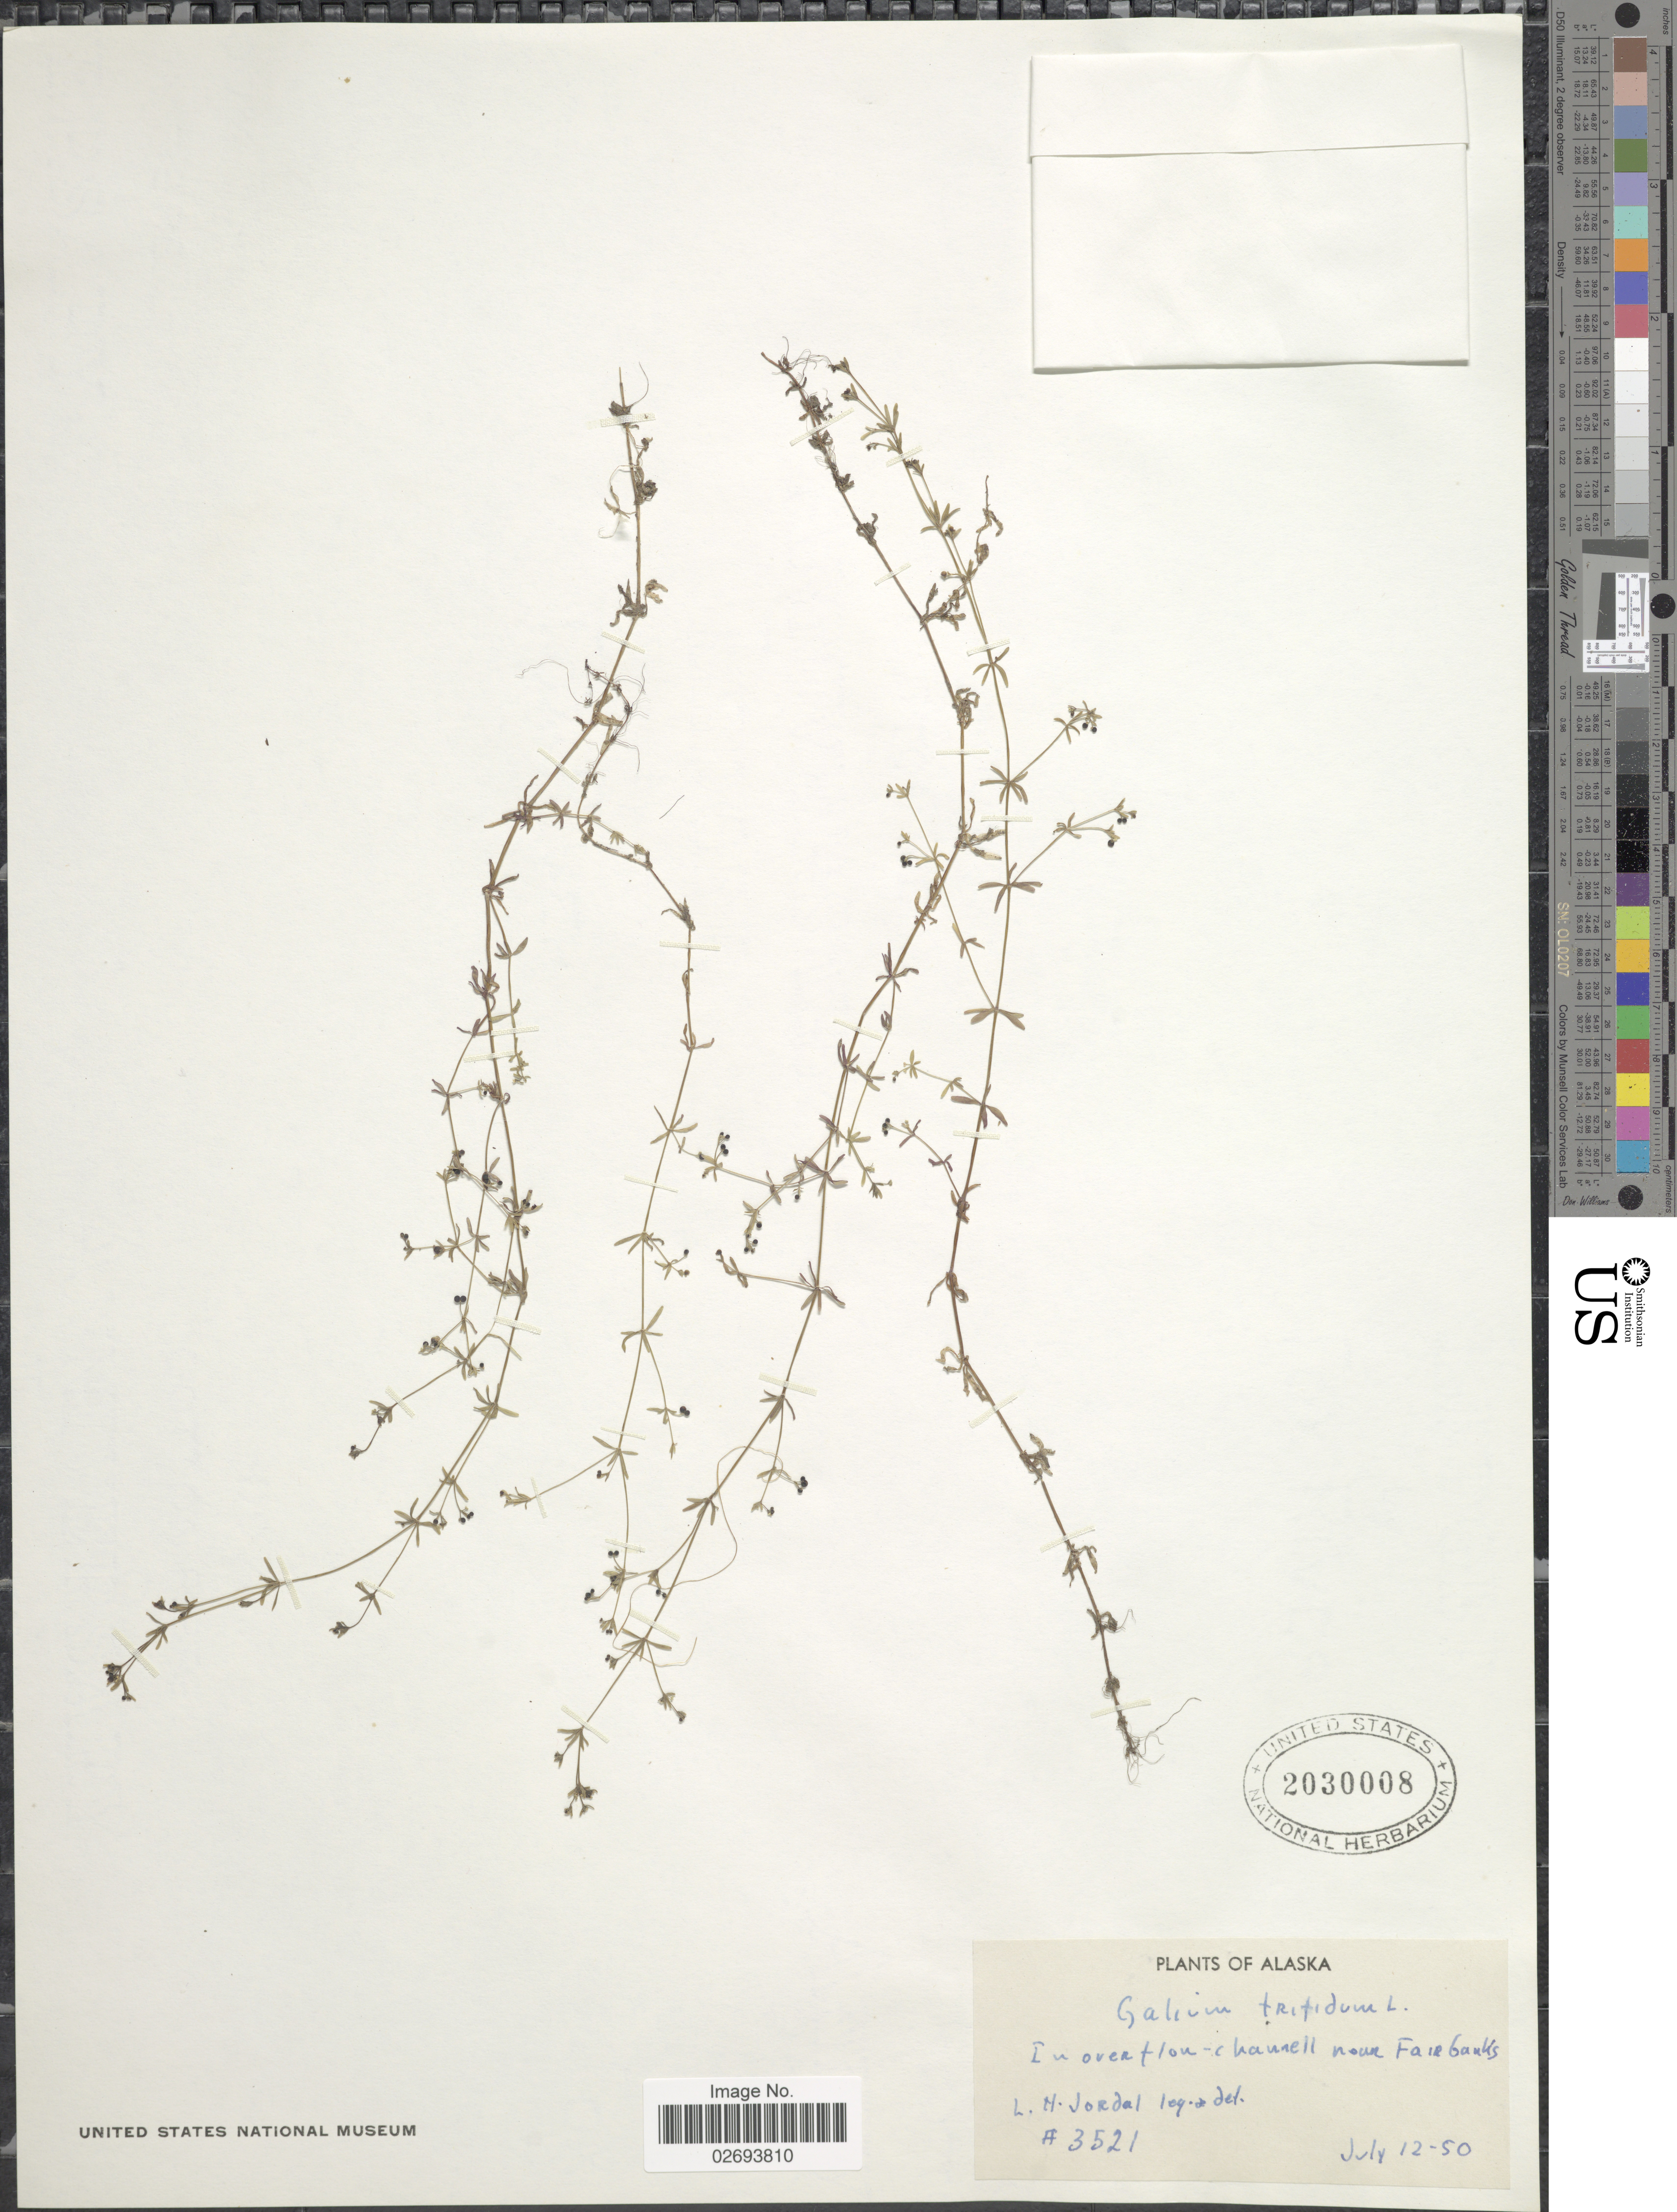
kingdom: Plantae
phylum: Tracheophyta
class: Magnoliopsida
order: Gentianales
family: Rubiaceae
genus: Galium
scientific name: Galium trifidum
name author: L.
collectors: L. Jordal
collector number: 3521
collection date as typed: Transcribed d/m/y: 12/7/50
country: United States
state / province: Alaska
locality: near Fairbanks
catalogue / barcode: US 2030008